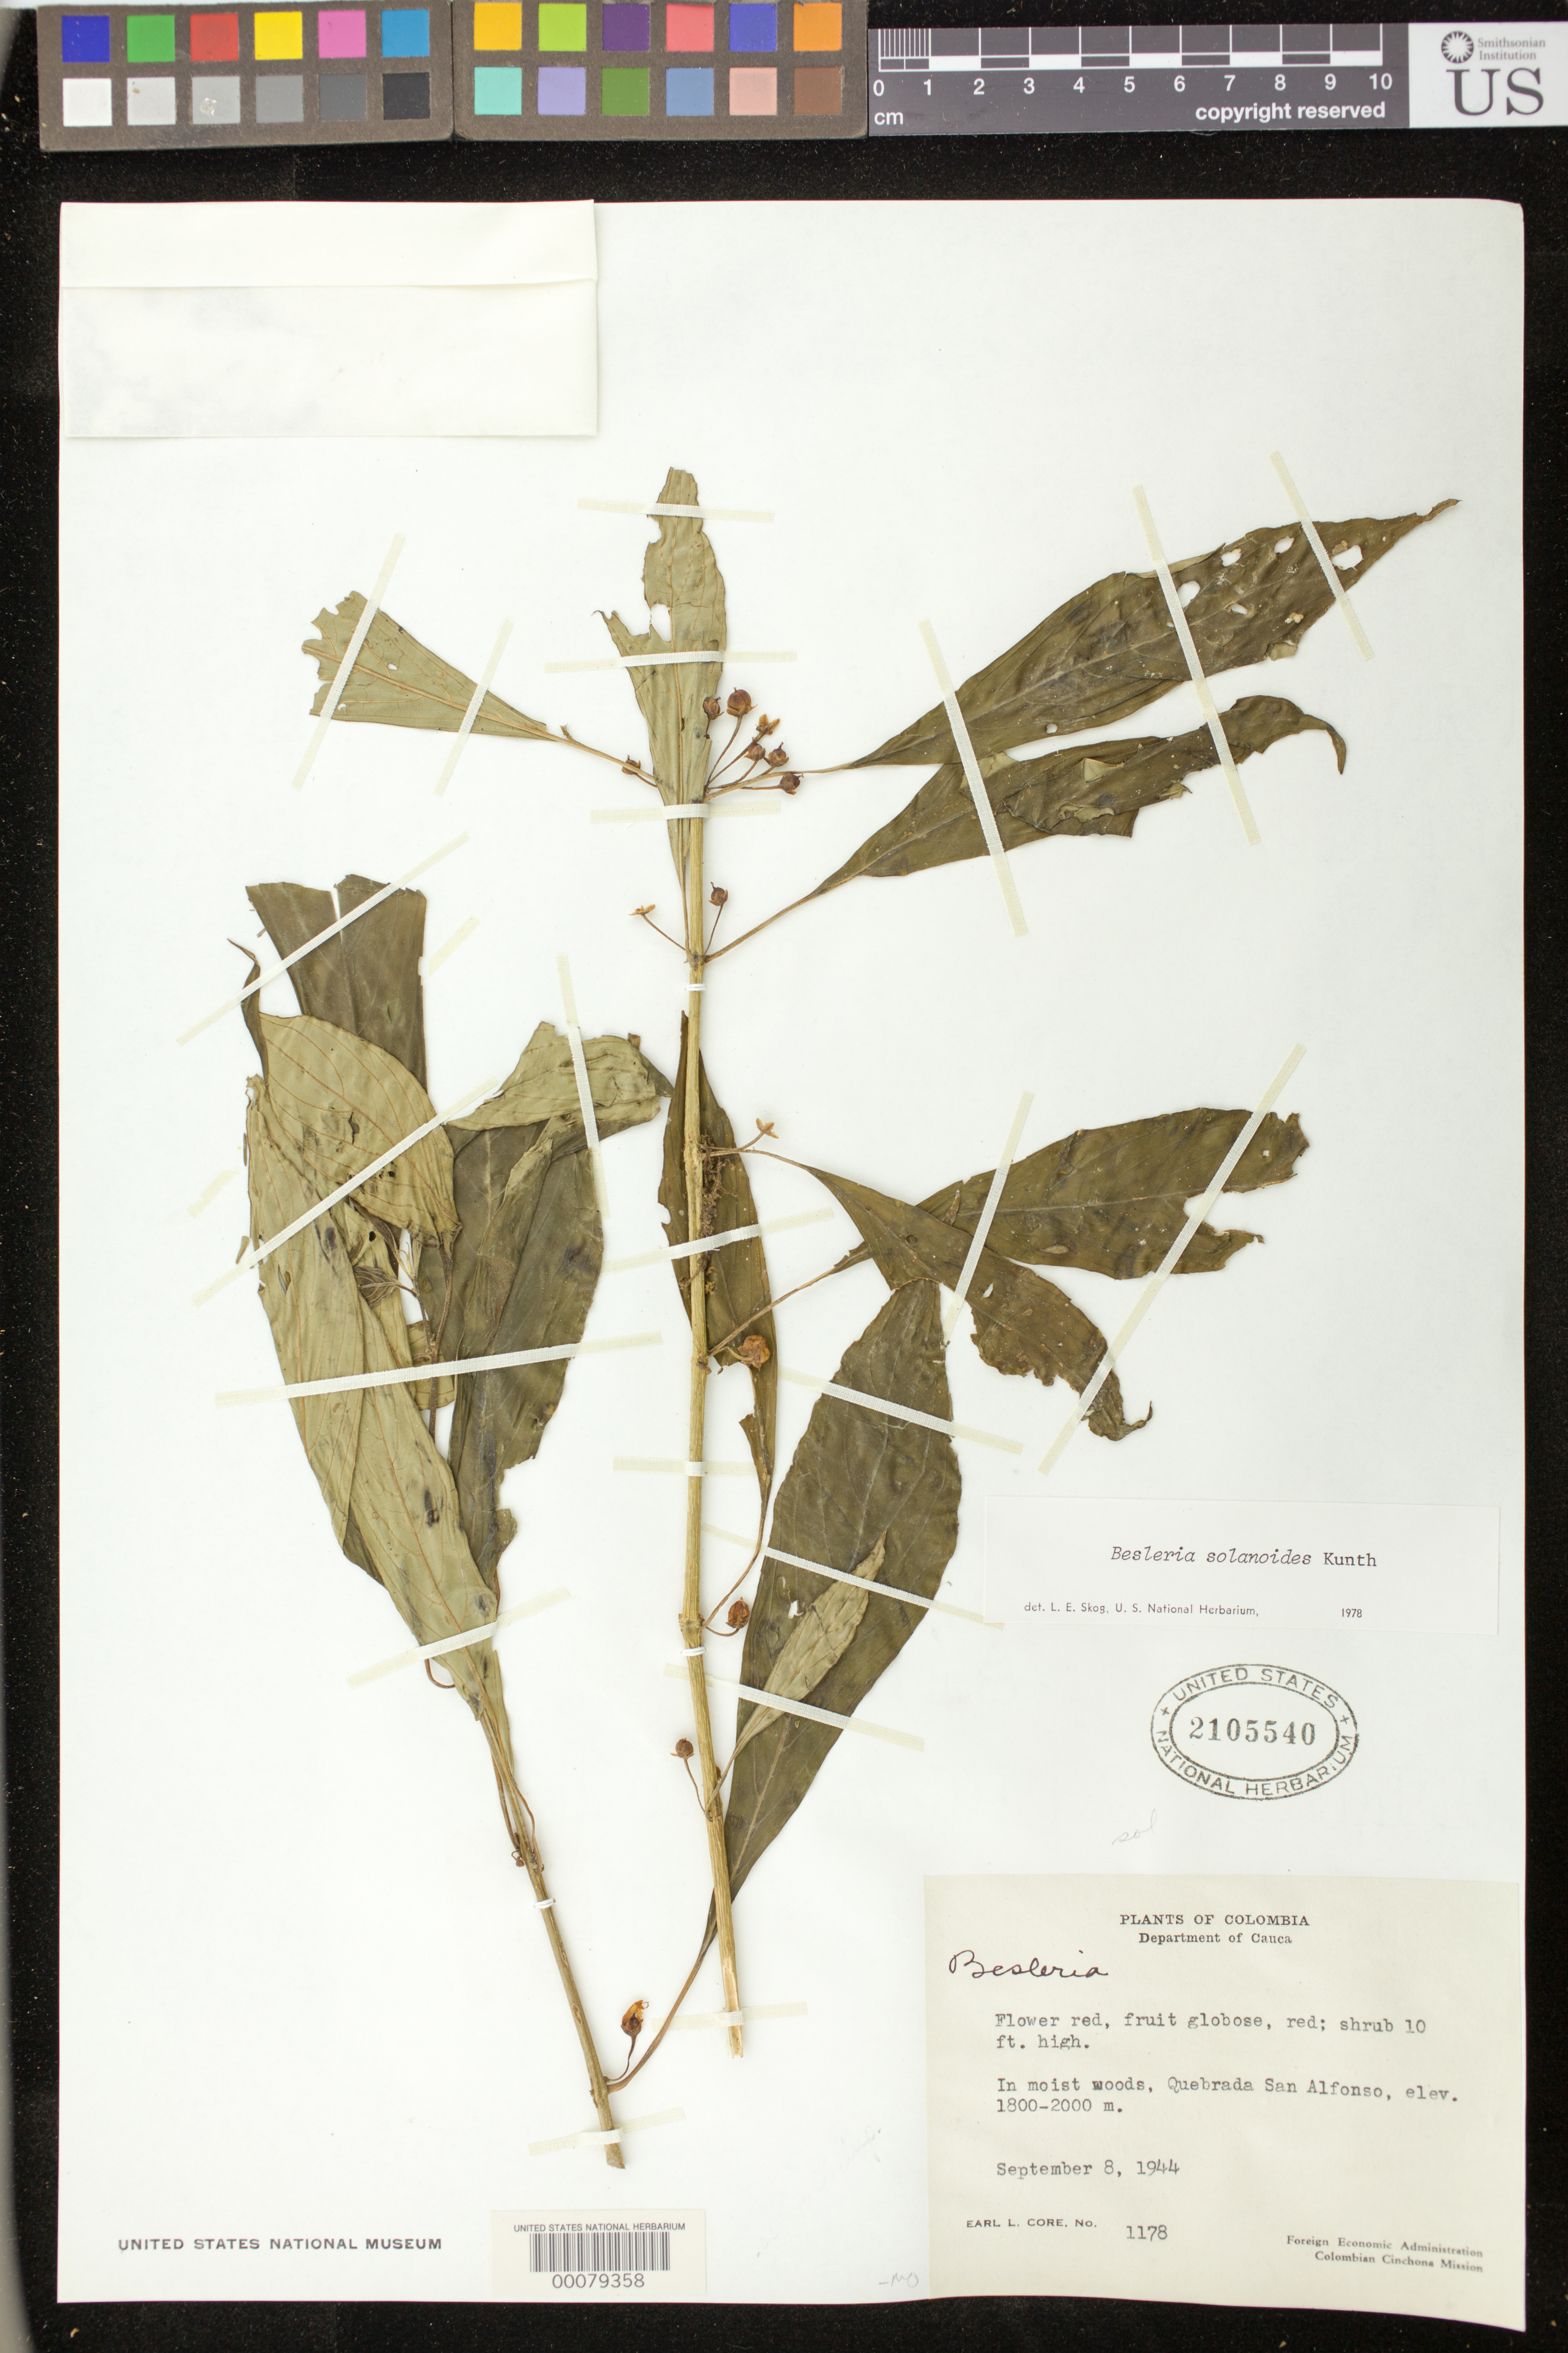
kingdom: Plantae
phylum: Tracheophyta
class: Magnoliopsida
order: Lamiales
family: Gesneriaceae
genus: Besleria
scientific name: Besleria solanoides var. solanoides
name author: Kunth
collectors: E. L. Core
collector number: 1178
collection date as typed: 08 Sep 1944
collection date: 1944-09-08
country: Colombia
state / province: Cauca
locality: Quebrada San Alfonso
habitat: In moist woods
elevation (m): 1800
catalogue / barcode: US 2105540